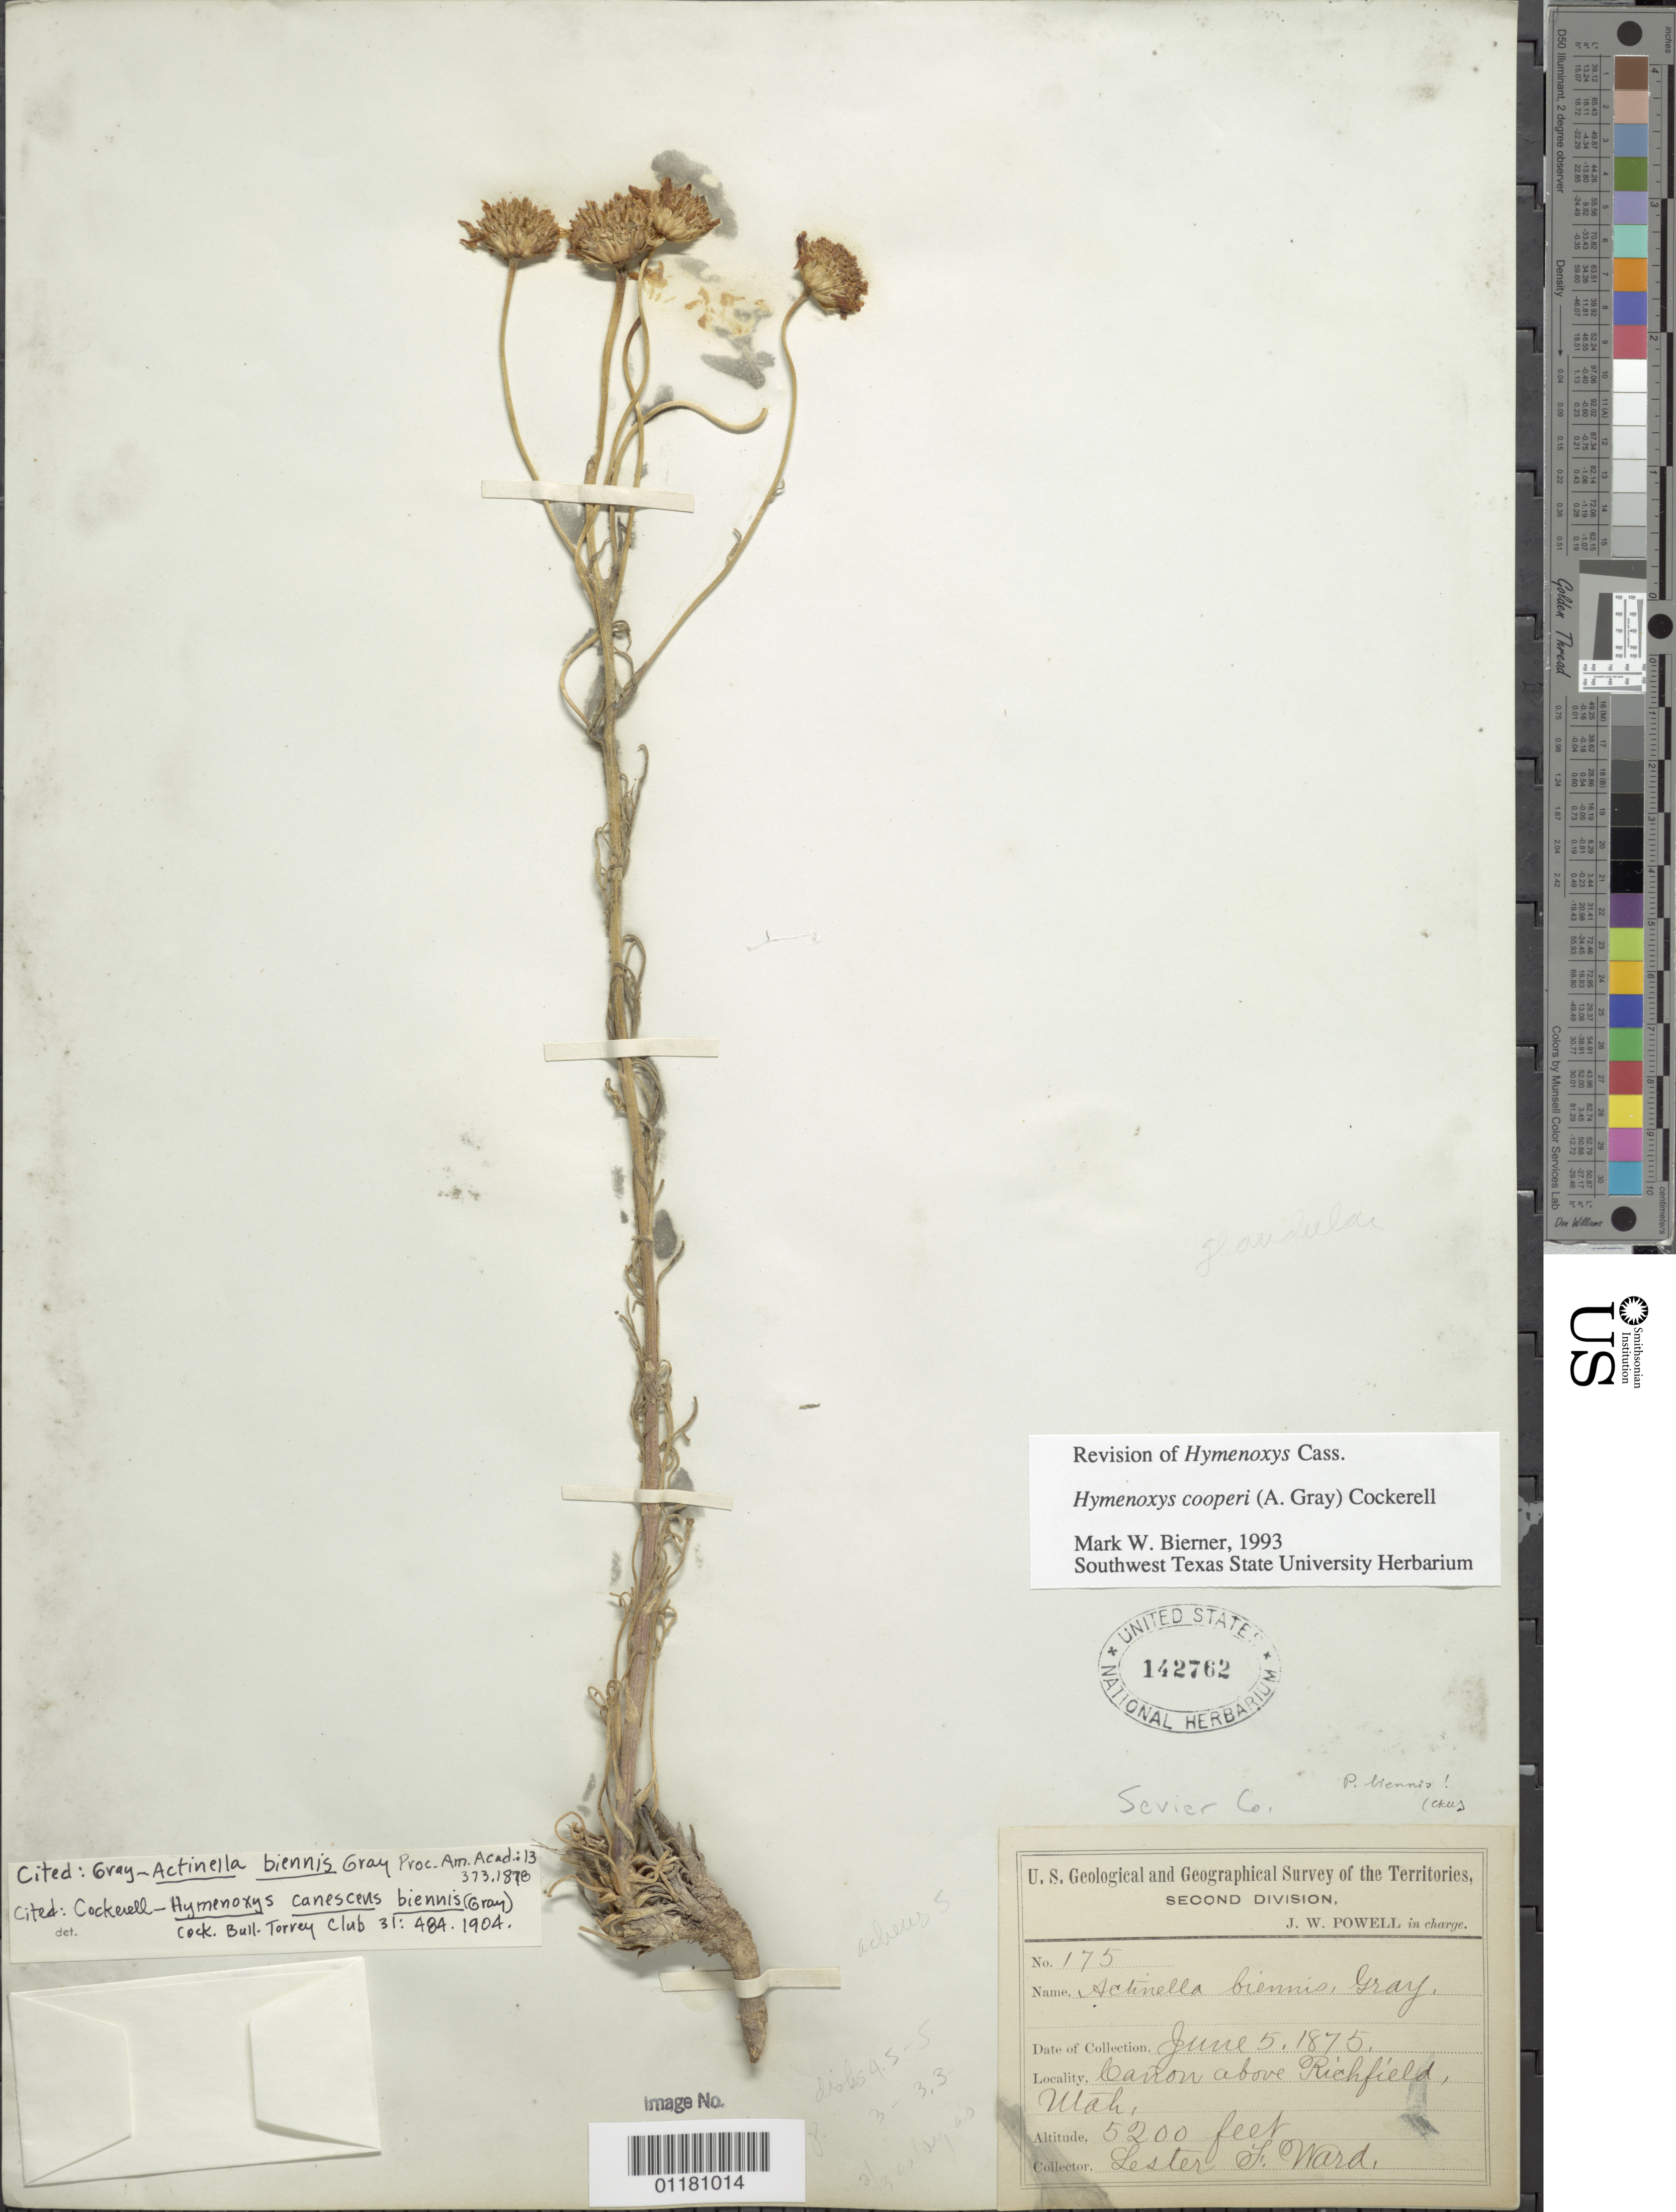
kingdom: Plantae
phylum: Tracheophyta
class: Magnoliopsida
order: Asterales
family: Asteraceae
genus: Hymenoxys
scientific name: Hymenoxys cooperi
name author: (A. Gray) Cockerell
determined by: Bierner, M. W.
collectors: L. F. Ward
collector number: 175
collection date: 1875-06-05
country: United States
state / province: Utah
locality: Canyon above Richfield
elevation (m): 1585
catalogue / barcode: US 142762